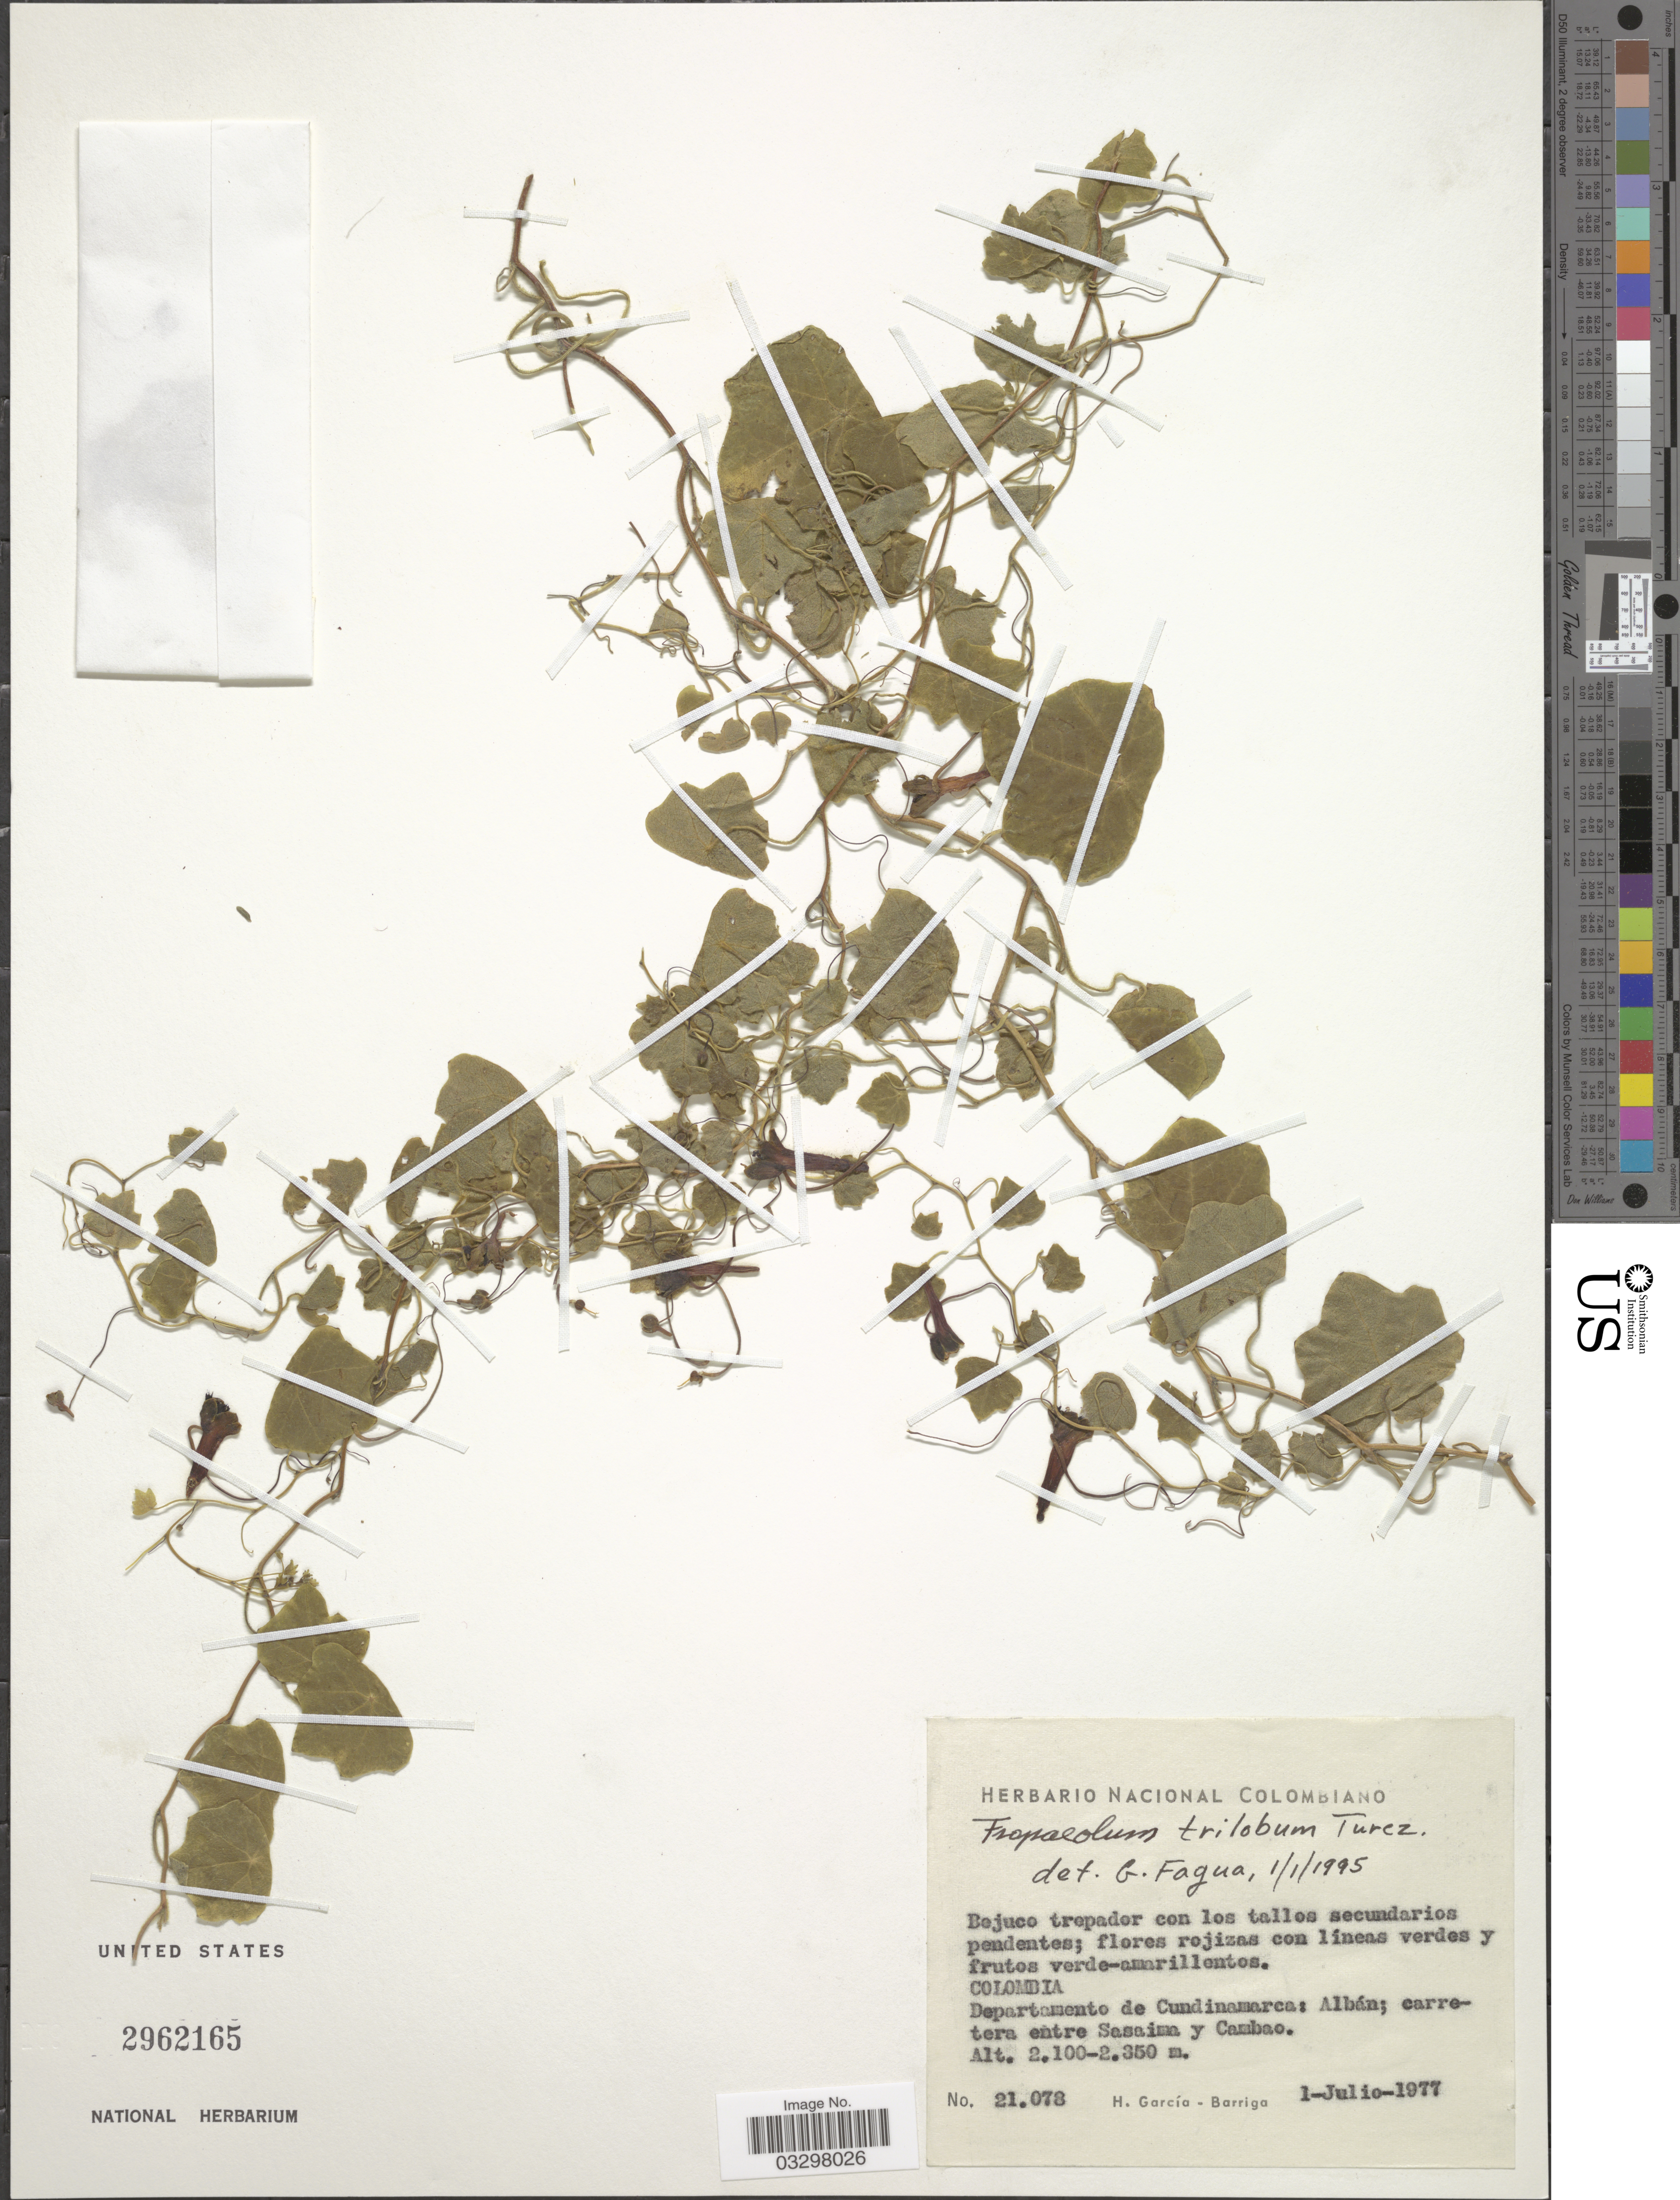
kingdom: Plantae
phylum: Tracheophyta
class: Magnoliopsida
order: Brassicales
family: Tropaeolaceae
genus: Tropaeolum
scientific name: Tropaeolum trilobum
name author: Turcz.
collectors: H. García Barriga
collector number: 21078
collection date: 1977-07-01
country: Colombia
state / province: Cundinamarca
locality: Departamento de Cundinamarca: Albán; carretera entre Sasaima y Cambao.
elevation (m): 2100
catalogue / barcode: US 2962165